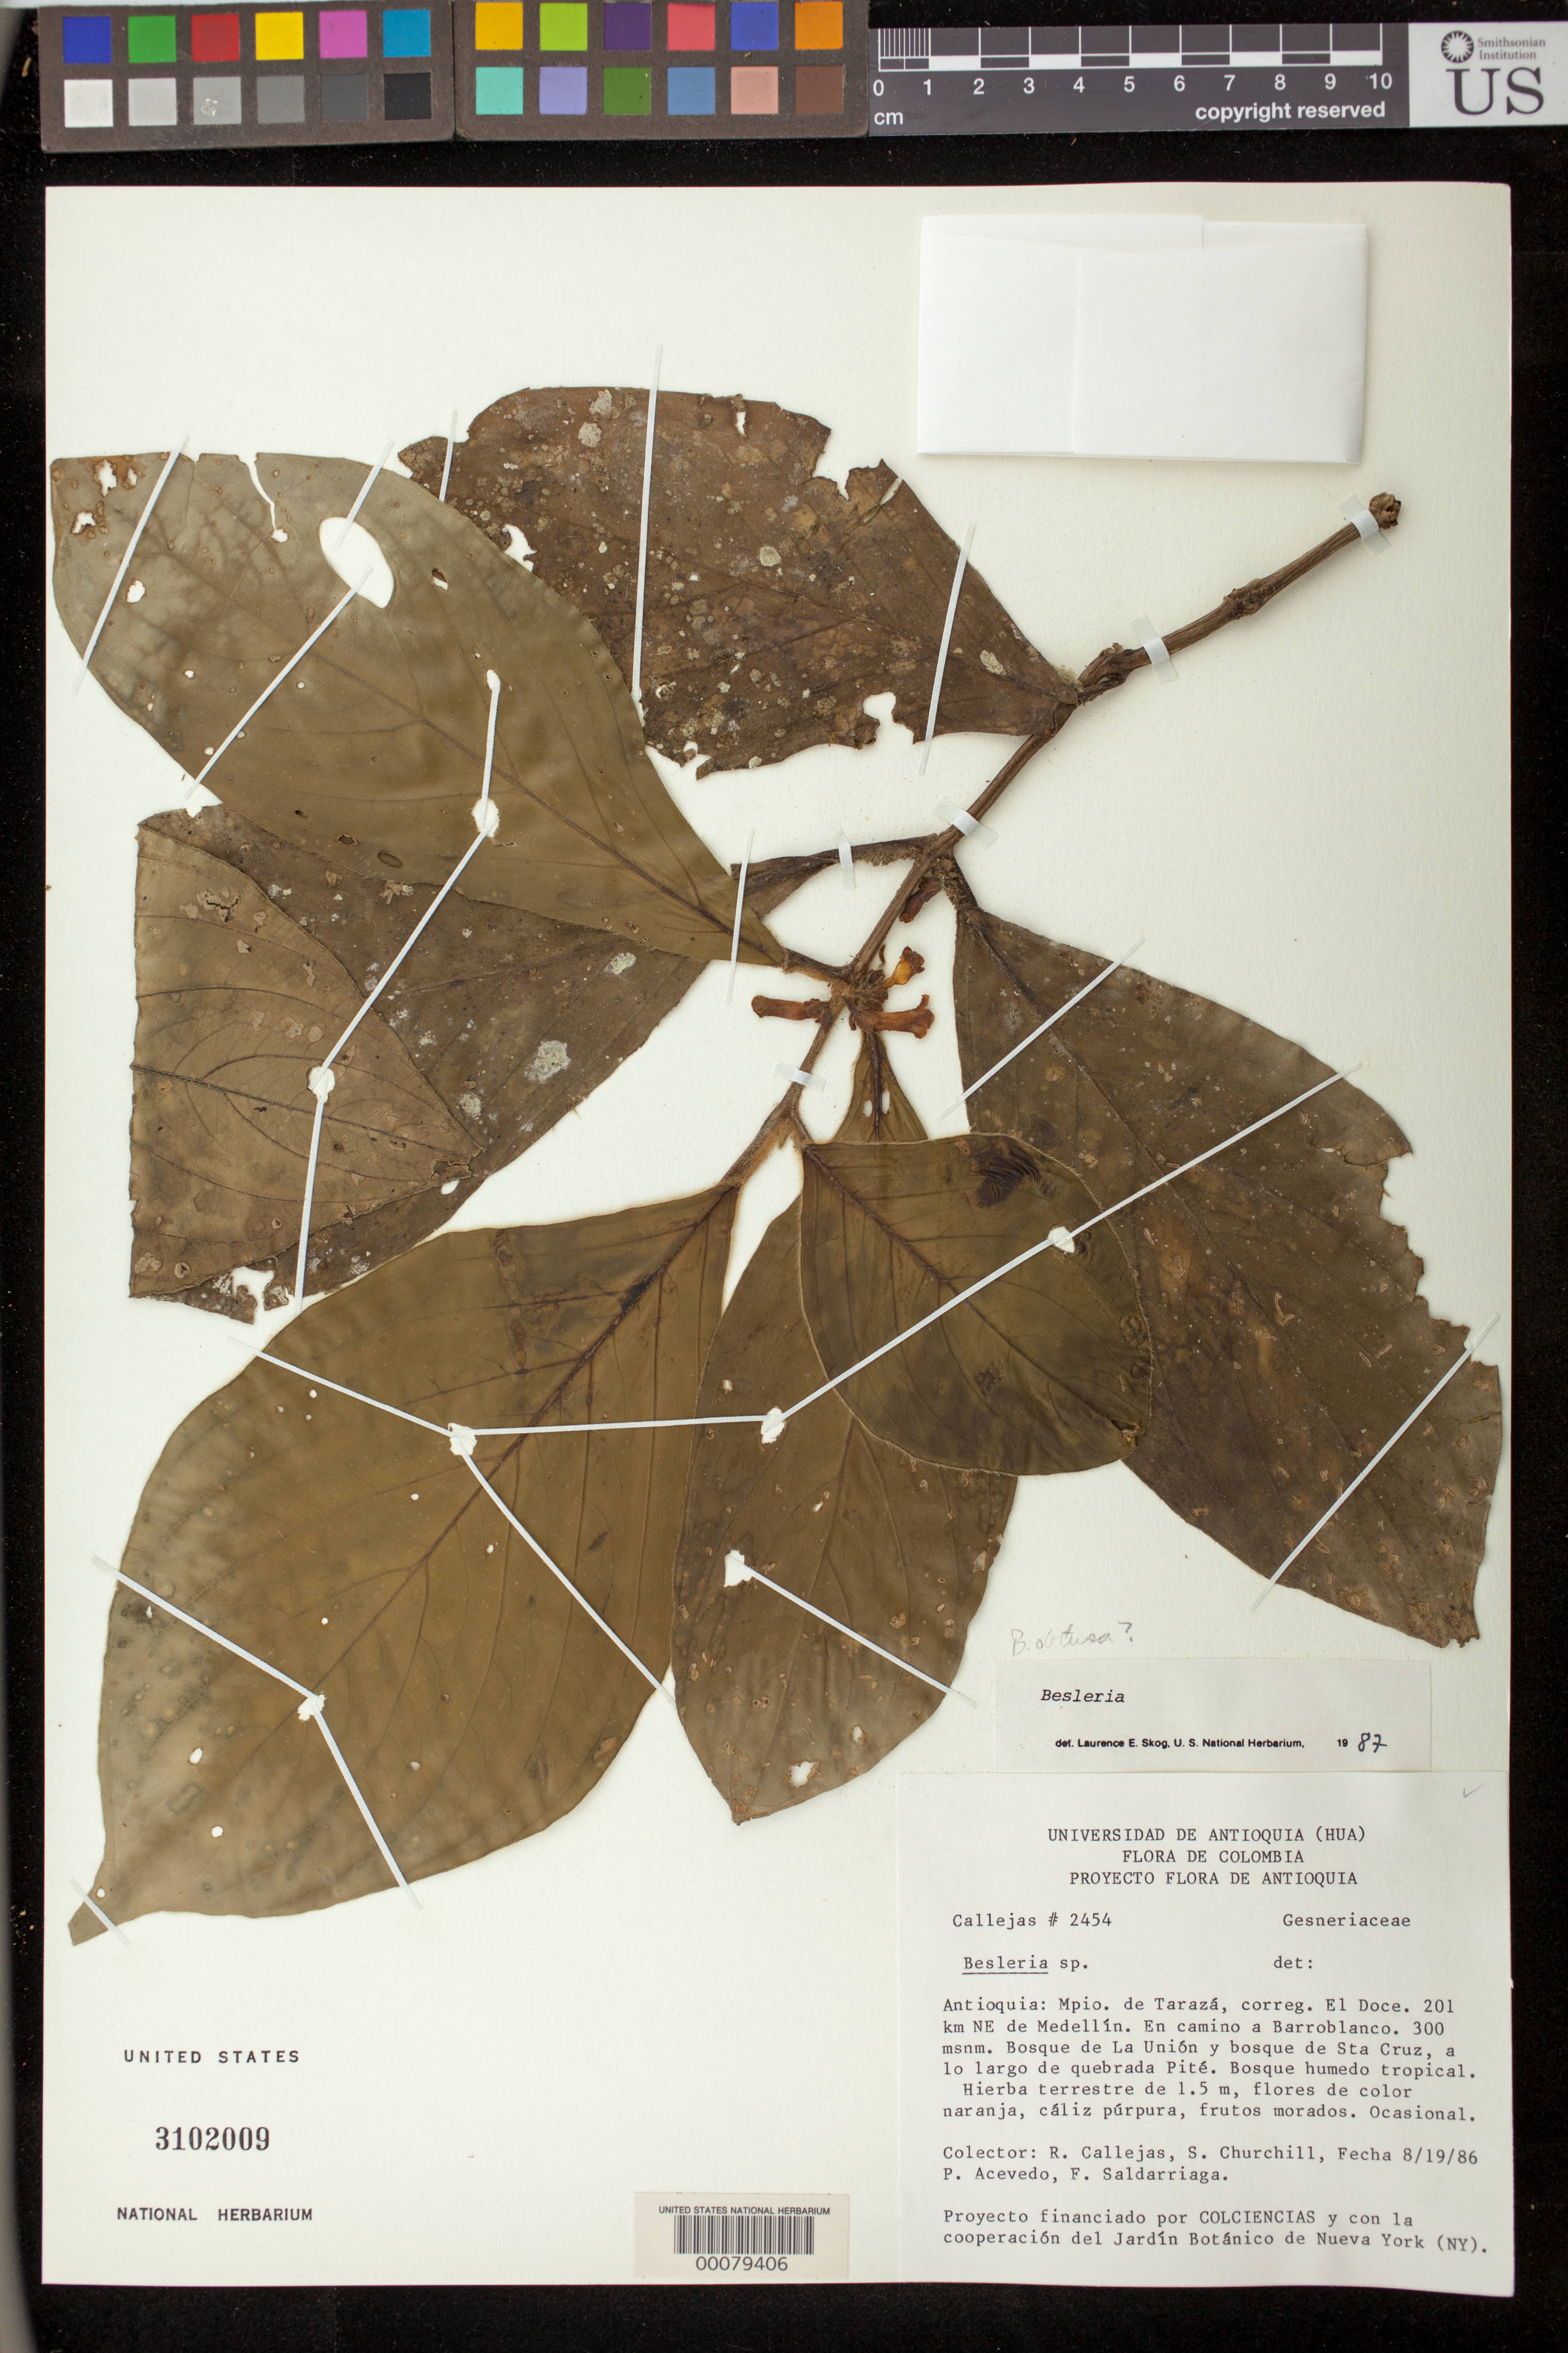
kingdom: Plantae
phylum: Tracheophyta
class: Magnoliopsida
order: Lamiales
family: Gesneriaceae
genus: Besleria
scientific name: Besleria sp.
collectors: R. Callejas & et al.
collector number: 2454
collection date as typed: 19 Aug 1986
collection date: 1986-08-19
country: Colombia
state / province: Antioquia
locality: Mpio de Taraza, correg El Doce, 201 km NE of Medellin, on the road to Barroblanco, La Union forest and Sta Cruz forest, along Quebrada Pite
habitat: humid tropical forest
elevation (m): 300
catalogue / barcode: US 3102009